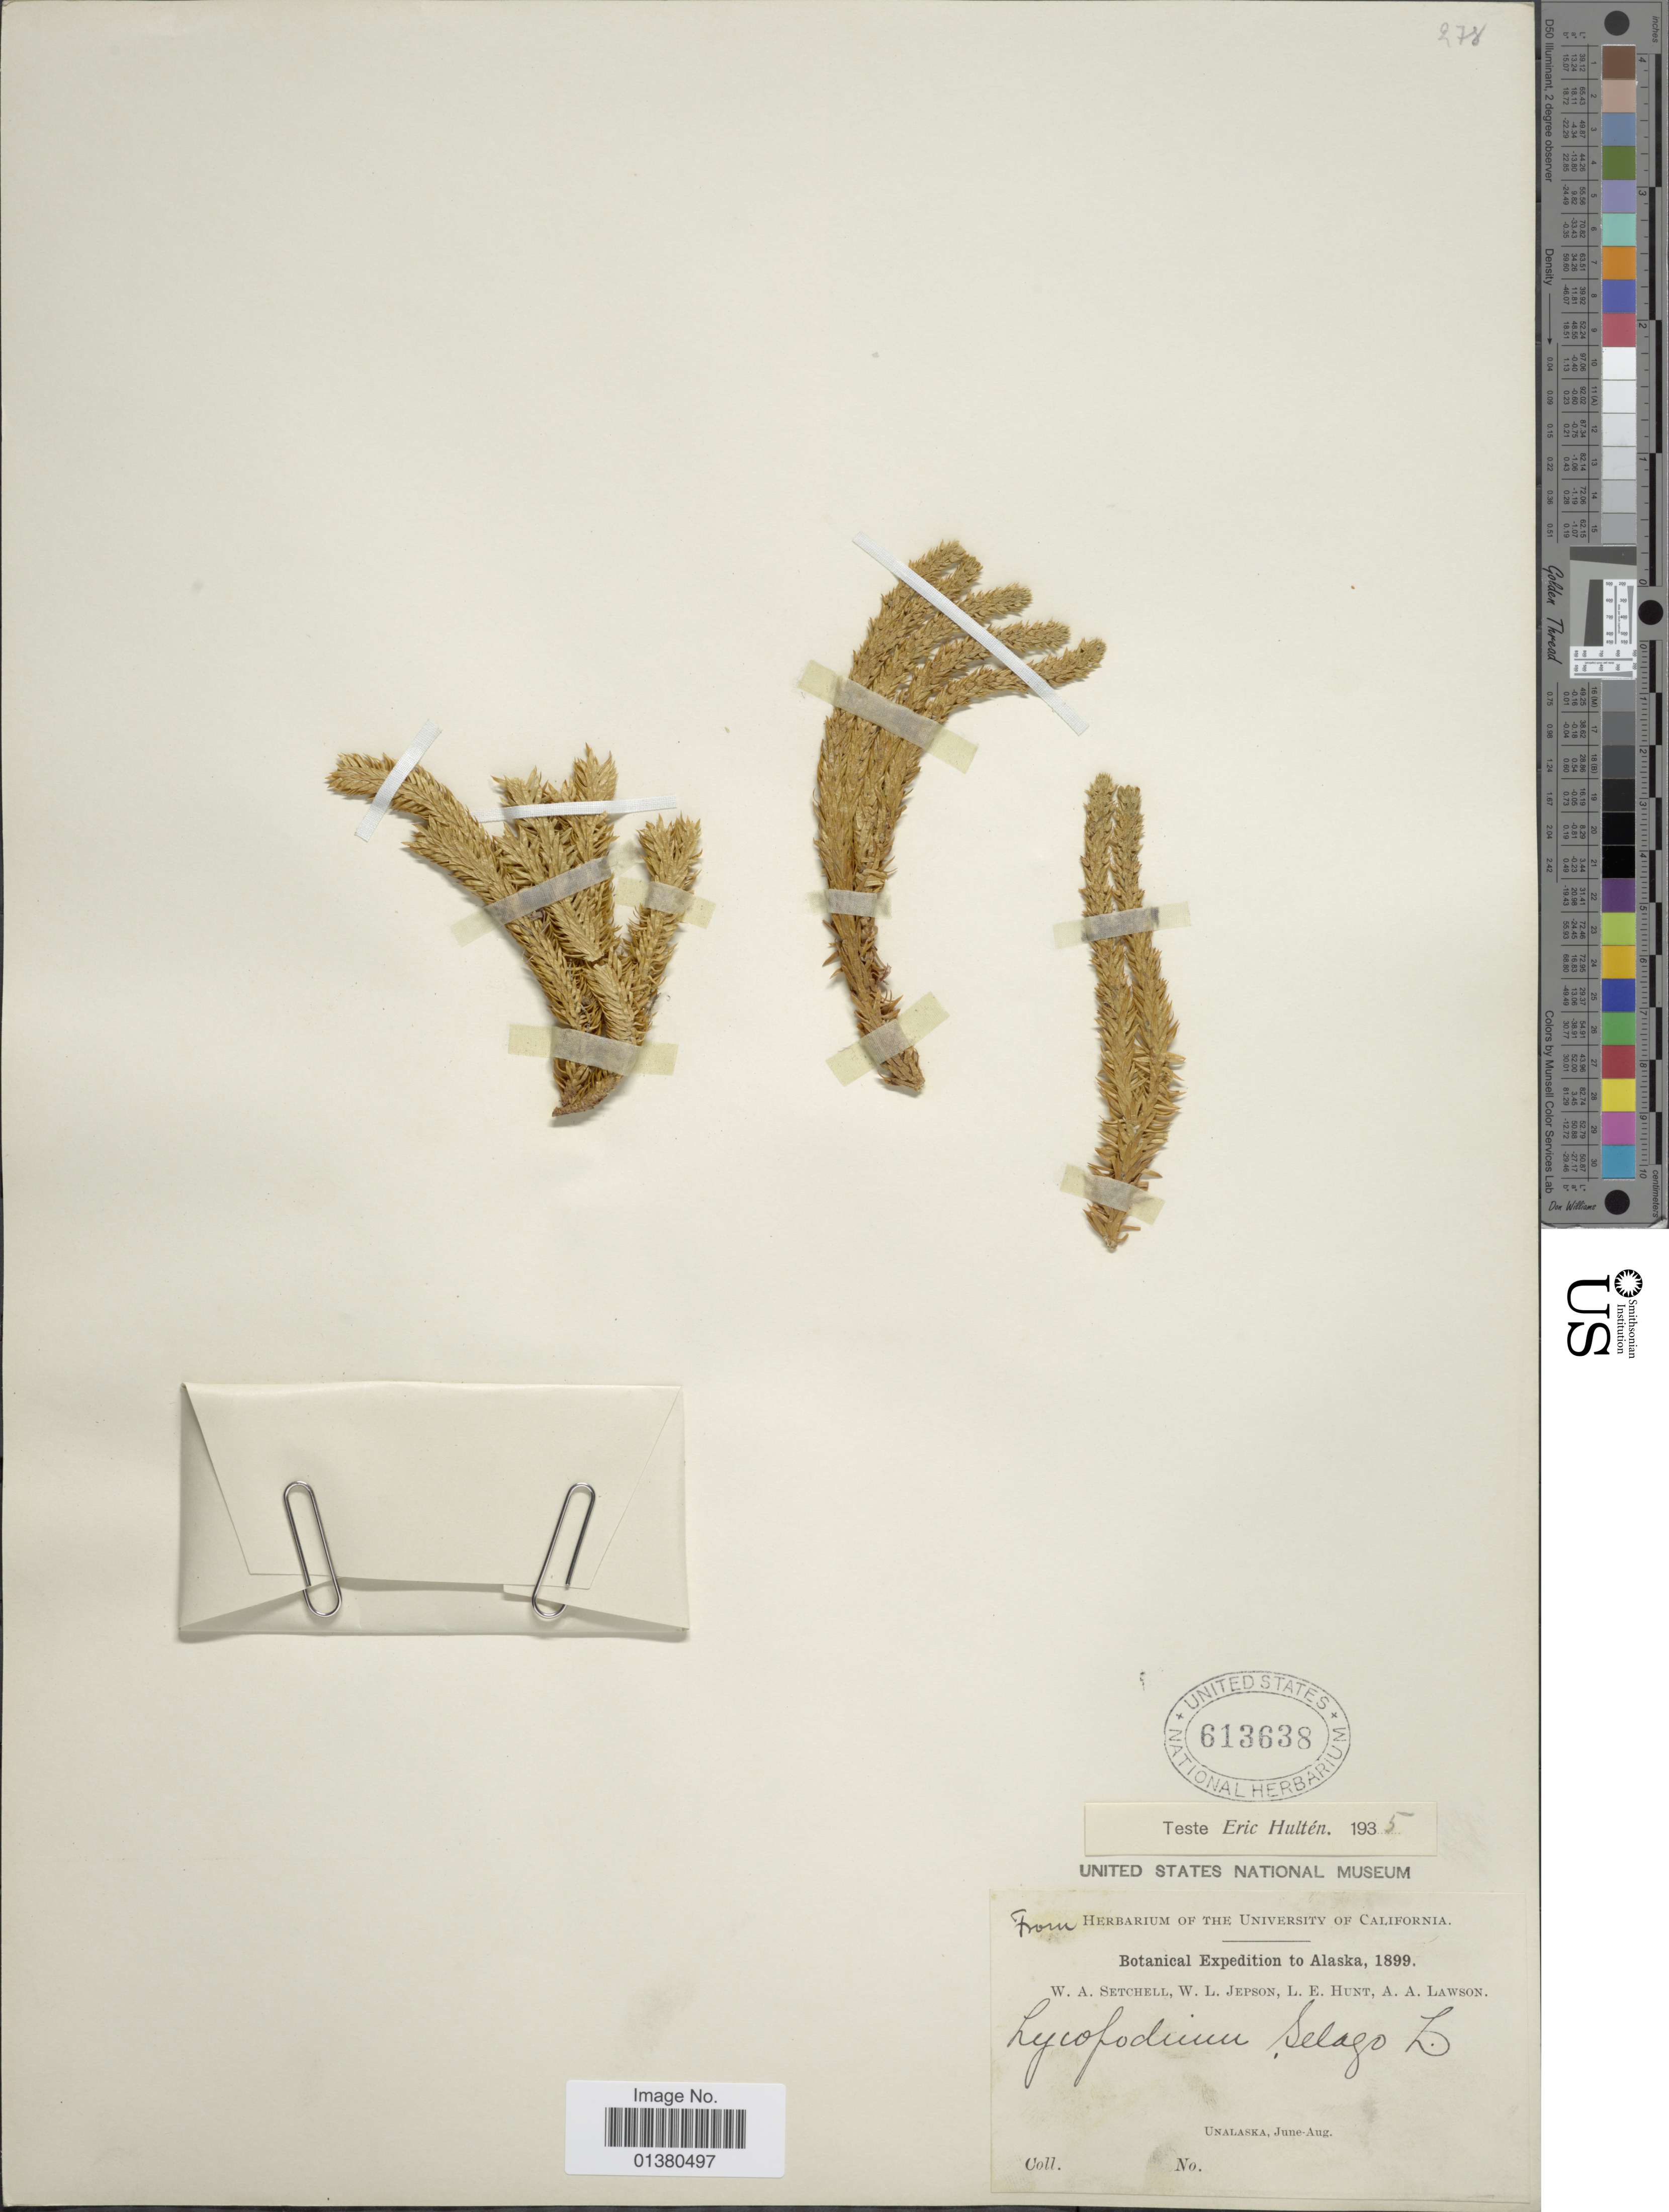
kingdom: Plantae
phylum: Tracheophyta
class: Lycopodiopsida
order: Lycopodiales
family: Lycopodiaceae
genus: Huperzia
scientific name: Huperzia selago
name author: (L.) Bernh. ex Schrank & Mart.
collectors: W. Setchell, W. L. Jepson, L. Hunt & A. A. Lawson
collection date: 1899-06/1899-08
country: United States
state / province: Alaska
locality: Unalaska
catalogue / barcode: US 613638